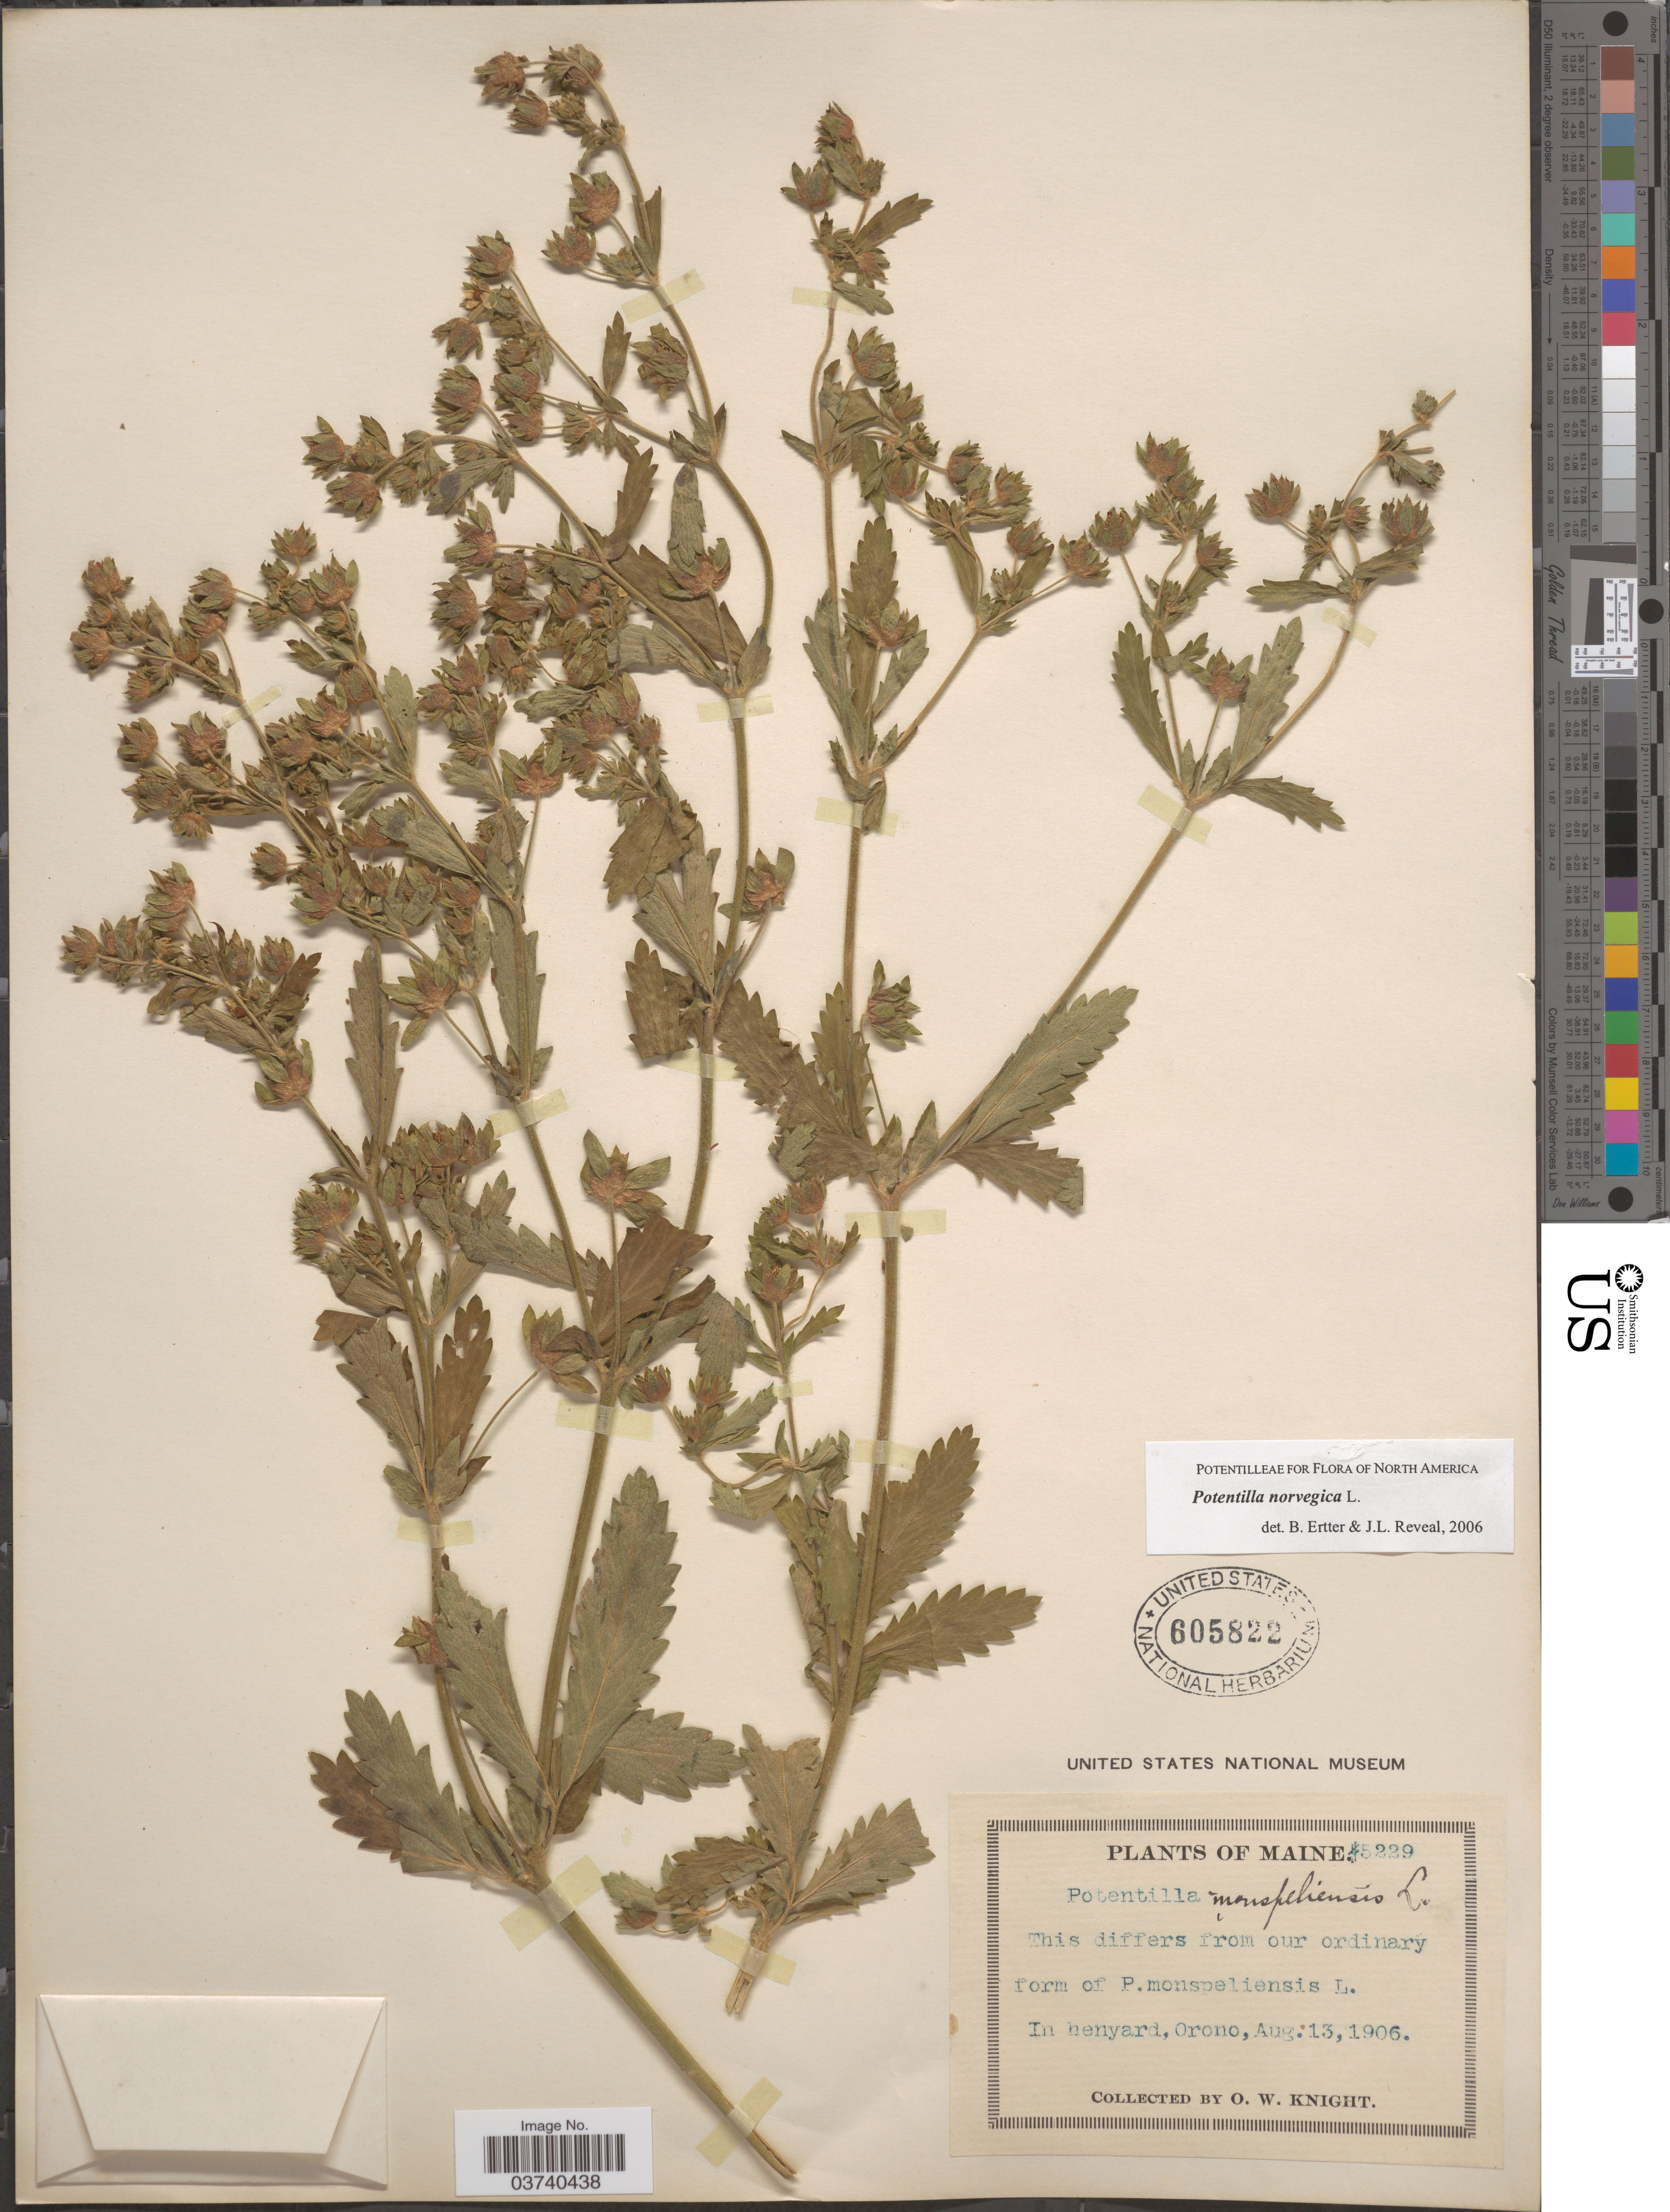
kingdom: Plantae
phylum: Tracheophyta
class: Magnoliopsida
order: Rosales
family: Rosaceae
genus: Potentilla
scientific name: Potentilla norvegica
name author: L.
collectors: O. Knight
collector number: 5229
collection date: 1906-08-13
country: United States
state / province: Maine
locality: In henyard, Orono.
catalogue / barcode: US 605822